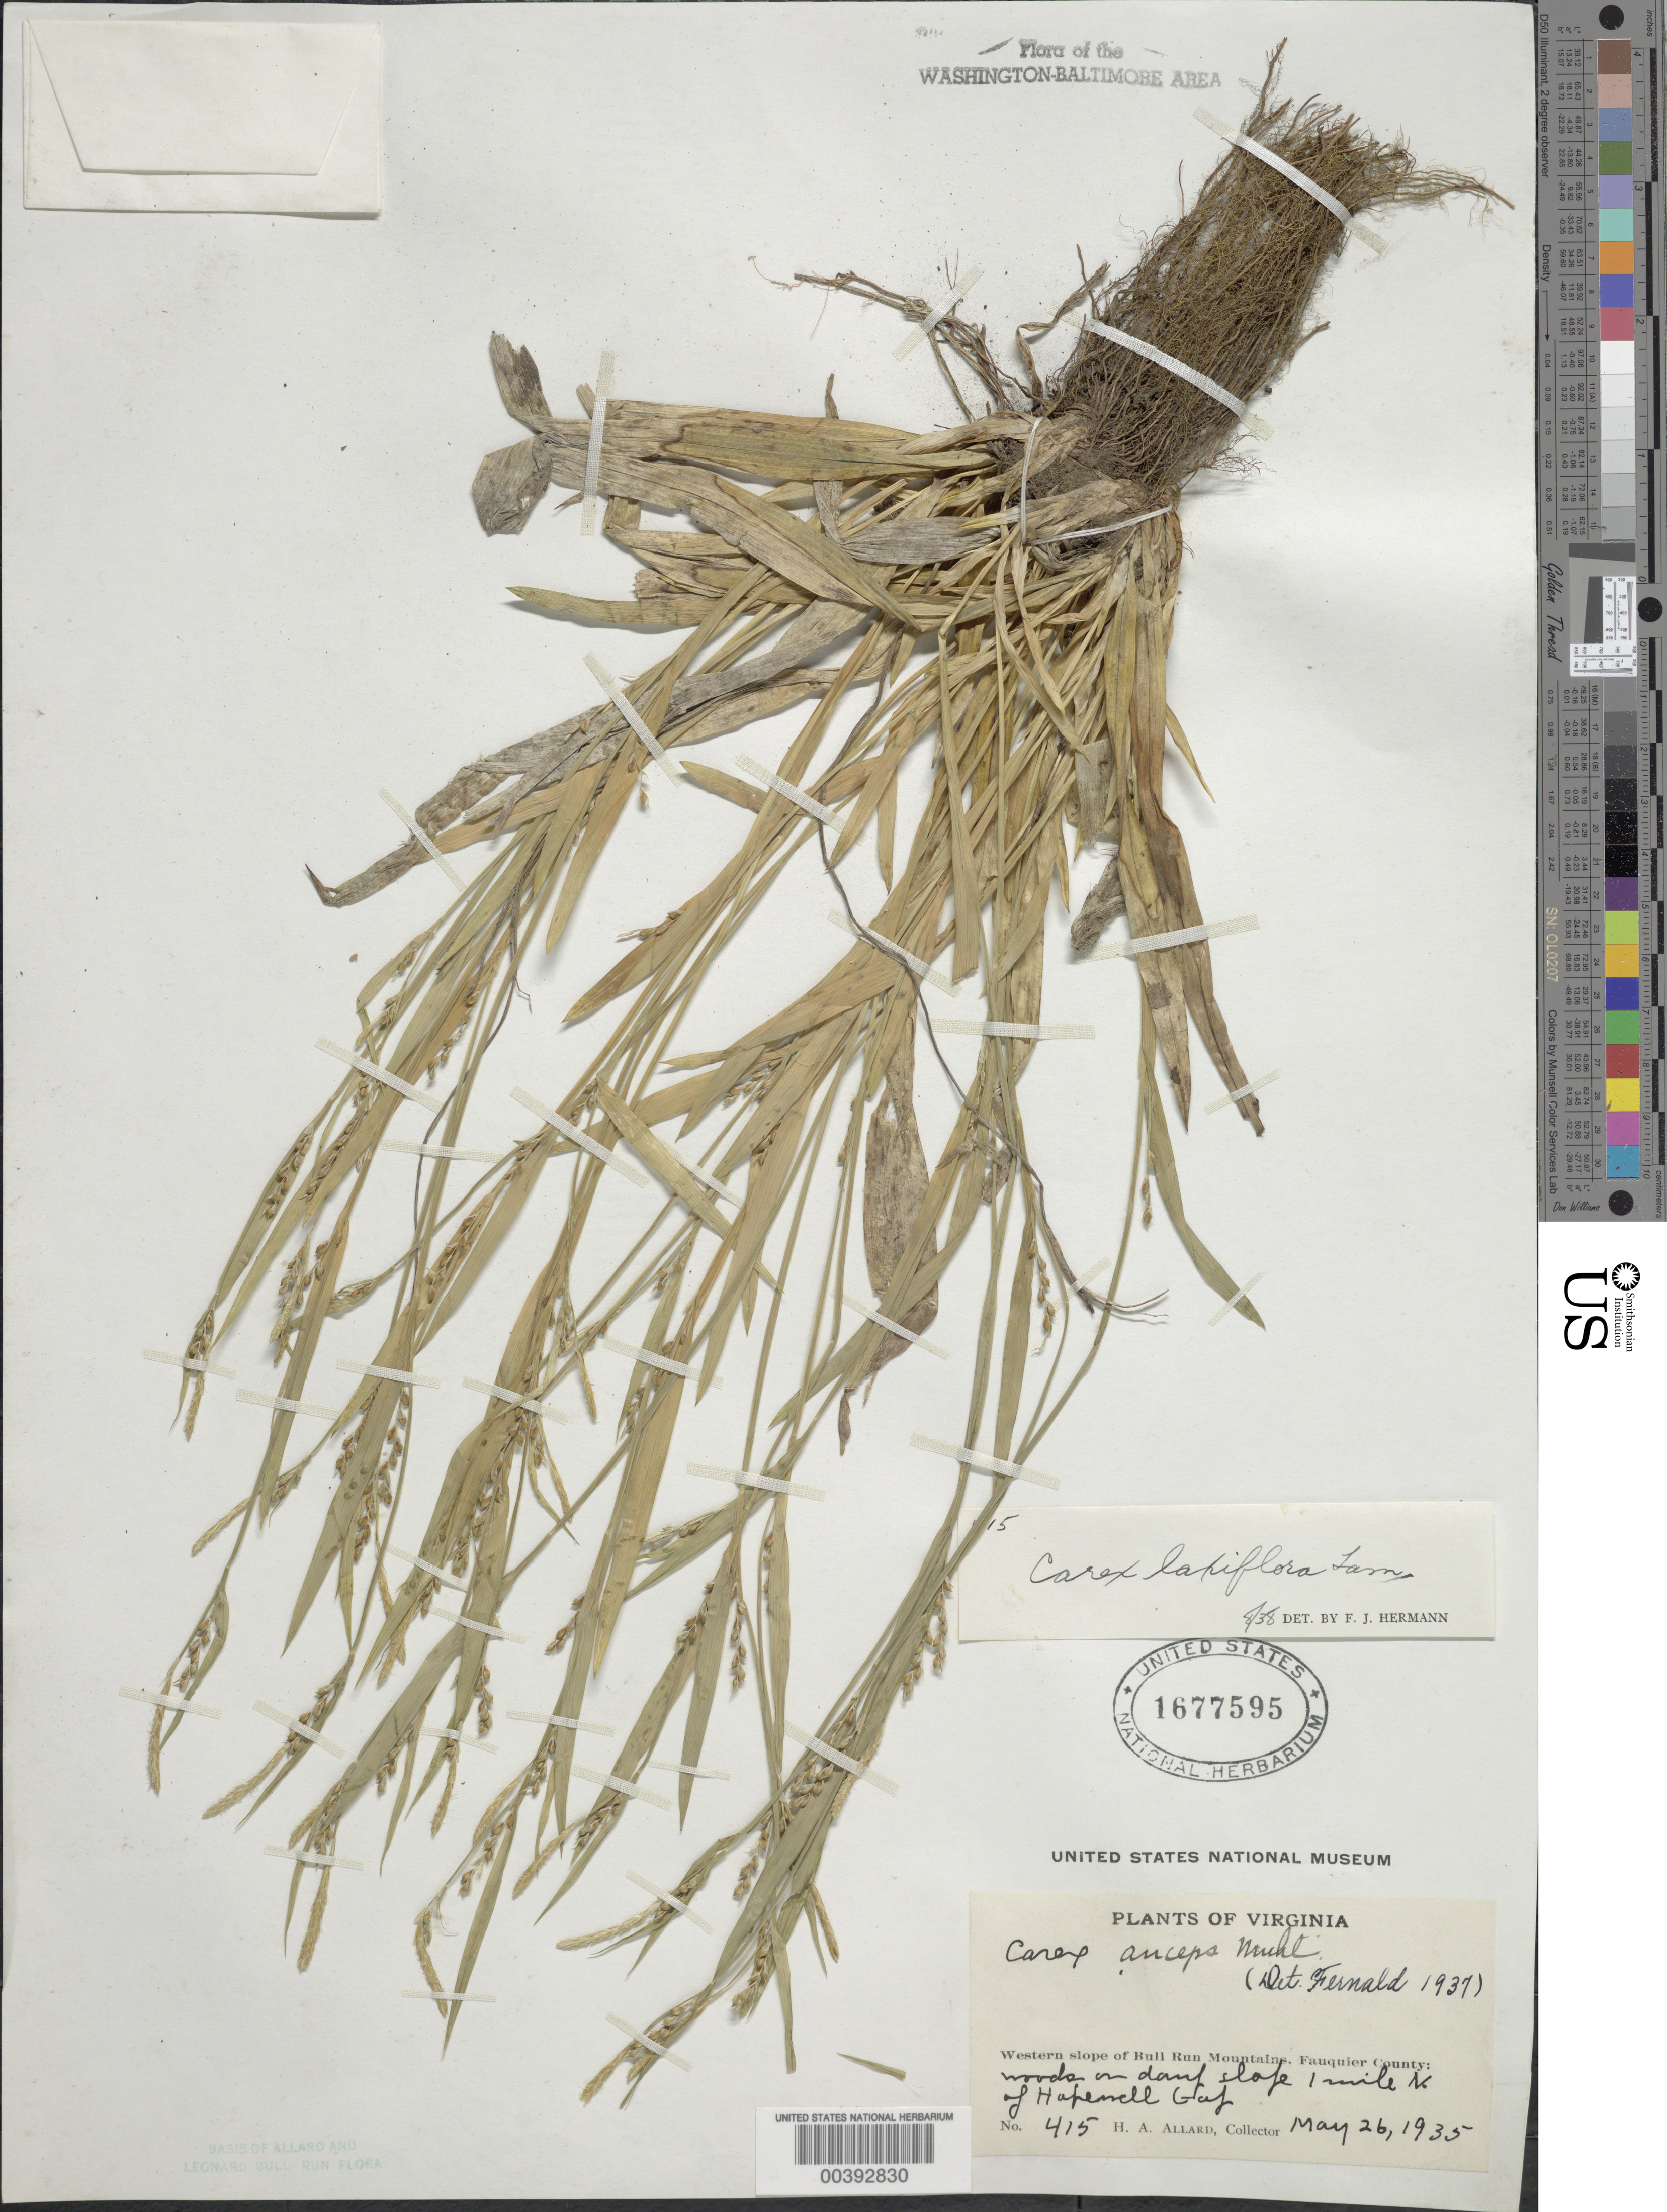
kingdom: Plantae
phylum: Tracheophyta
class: Liliopsida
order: Poales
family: Cyperaceae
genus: Carex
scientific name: Carex laxiflora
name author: Lam.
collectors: H. A. Allard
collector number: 415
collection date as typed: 26 May 1935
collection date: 1935-05-26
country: United States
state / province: Virginia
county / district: Fauquier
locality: North of Hopewell Gap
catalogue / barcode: US 1677595